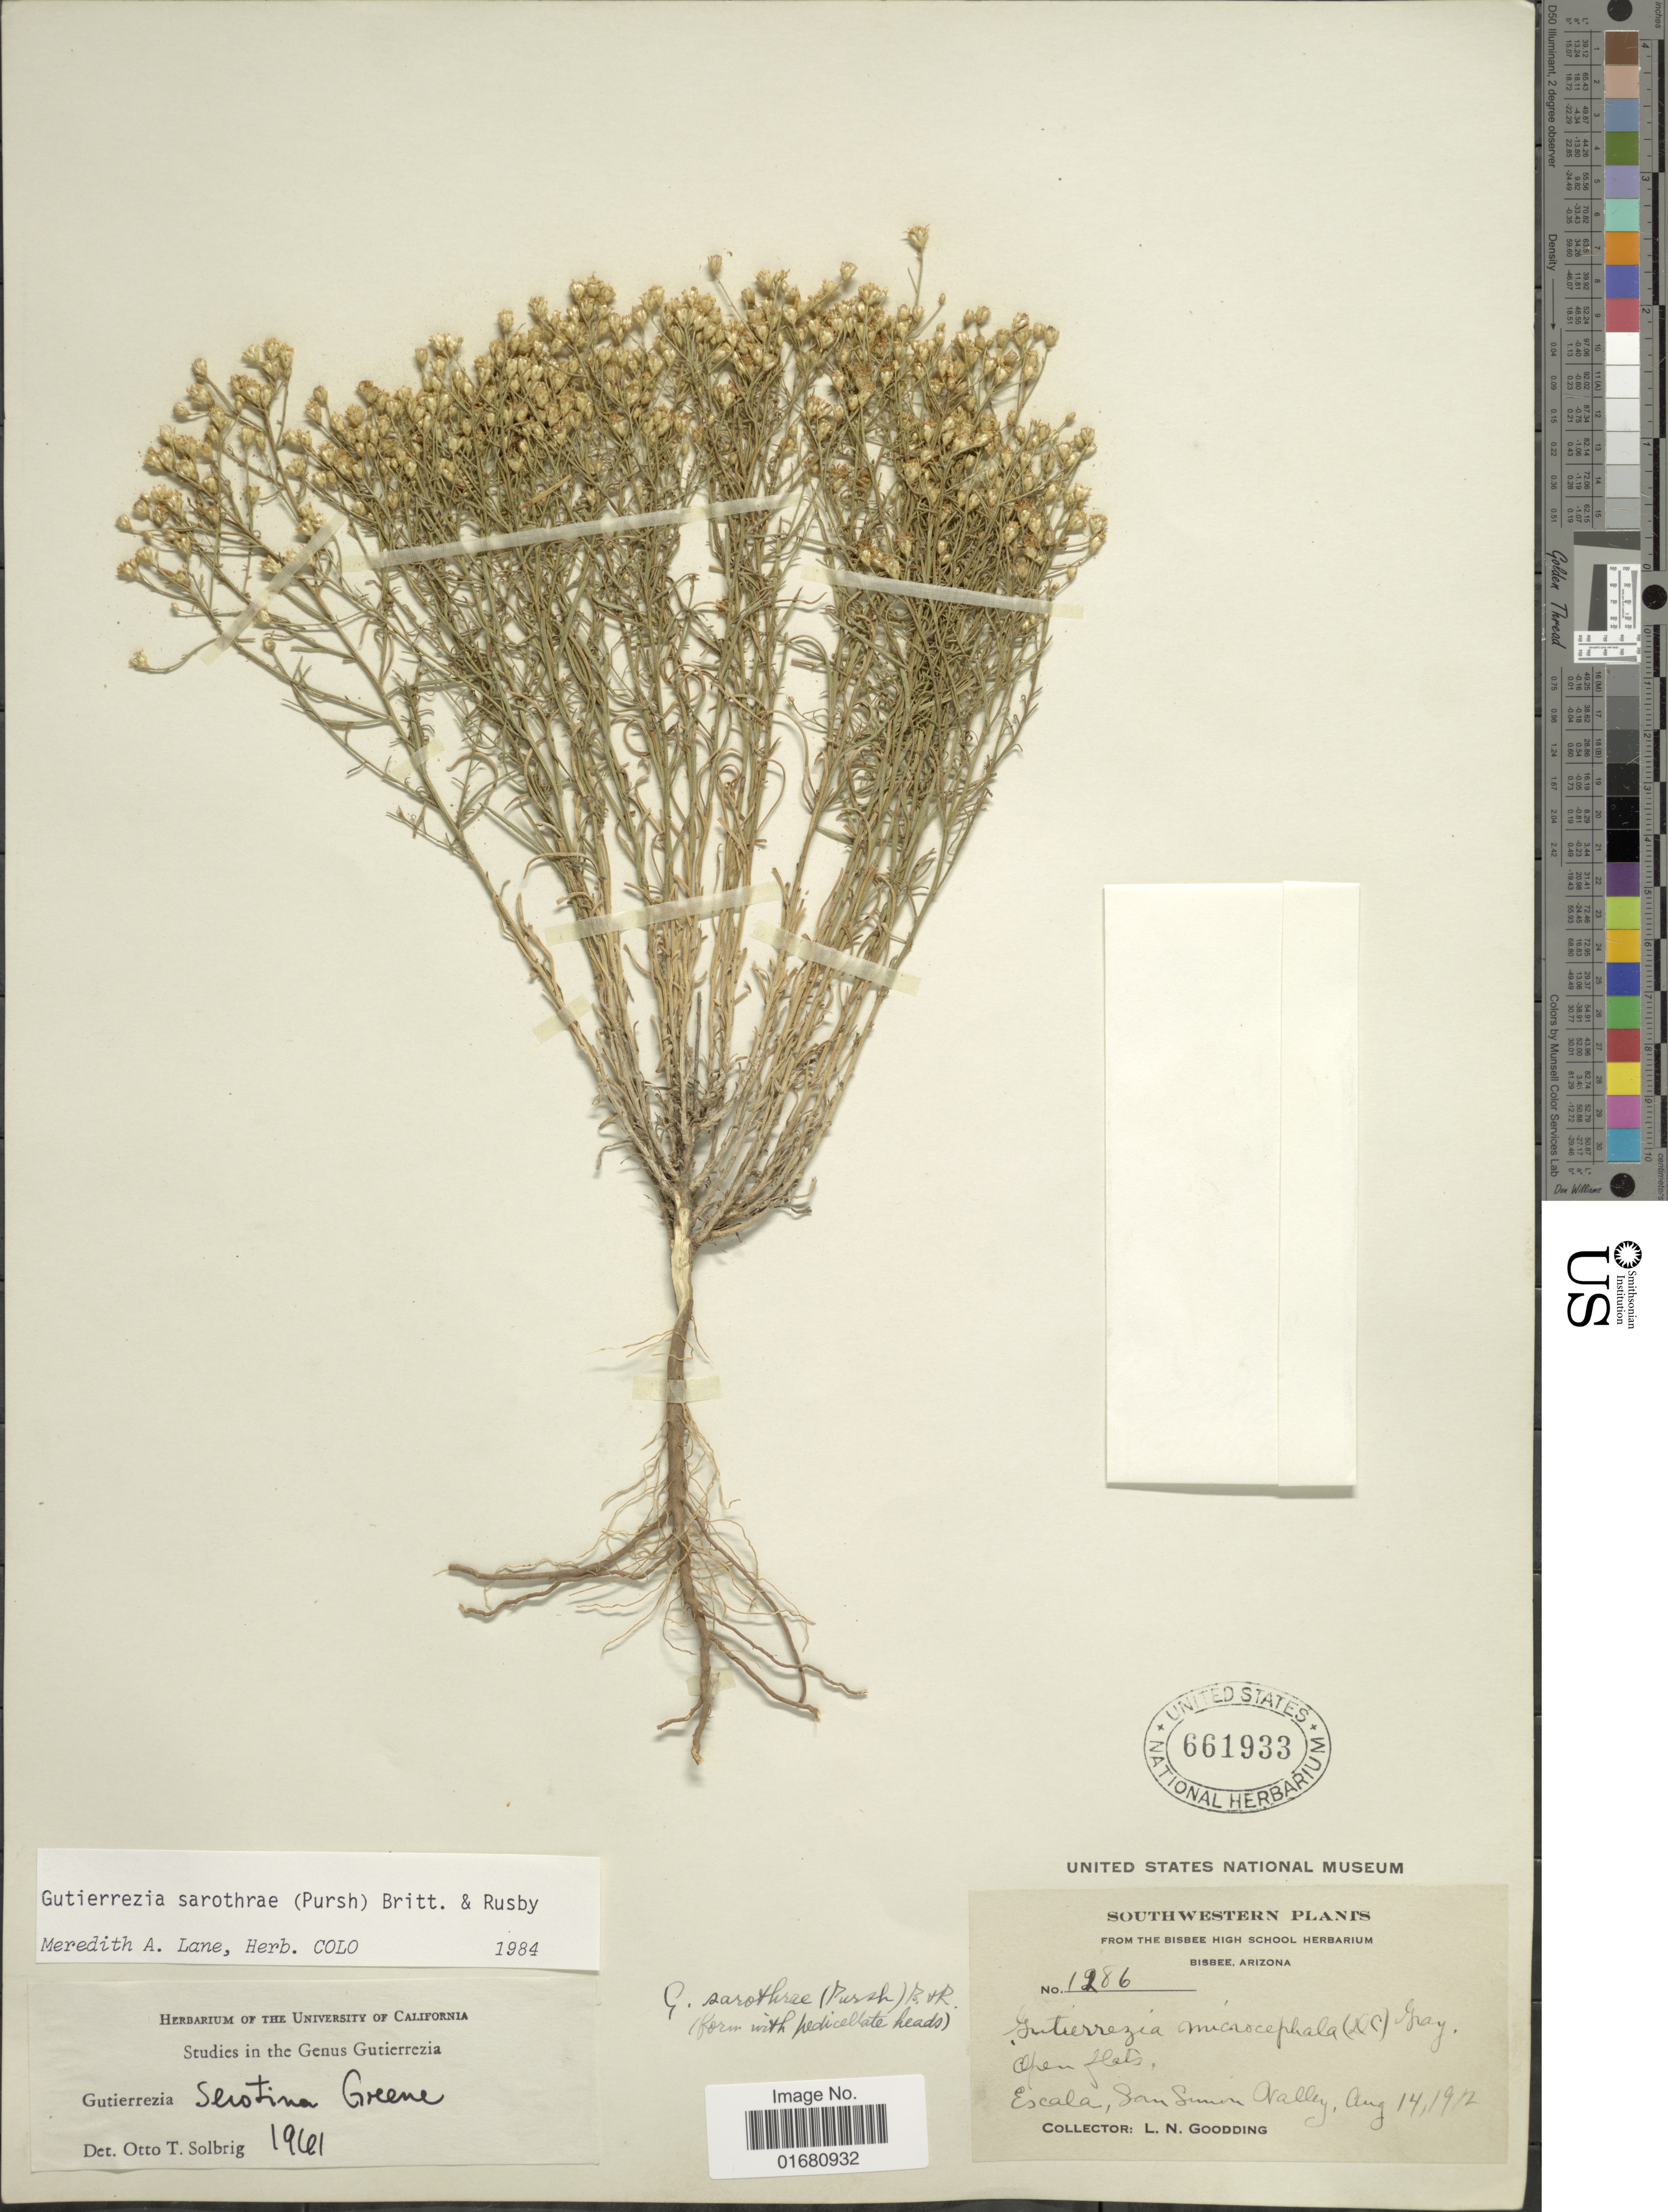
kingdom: Plantae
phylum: Tracheophyta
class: Magnoliopsida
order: Asterales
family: Asteraceae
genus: Gutierrezia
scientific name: Gutierrezia sarothrae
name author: (Pursh) Britton & Rusby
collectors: L. N. Goodding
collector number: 1186*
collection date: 1912-08-14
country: United States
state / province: Arizona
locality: Escala, San Tan Valley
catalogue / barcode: US 661933